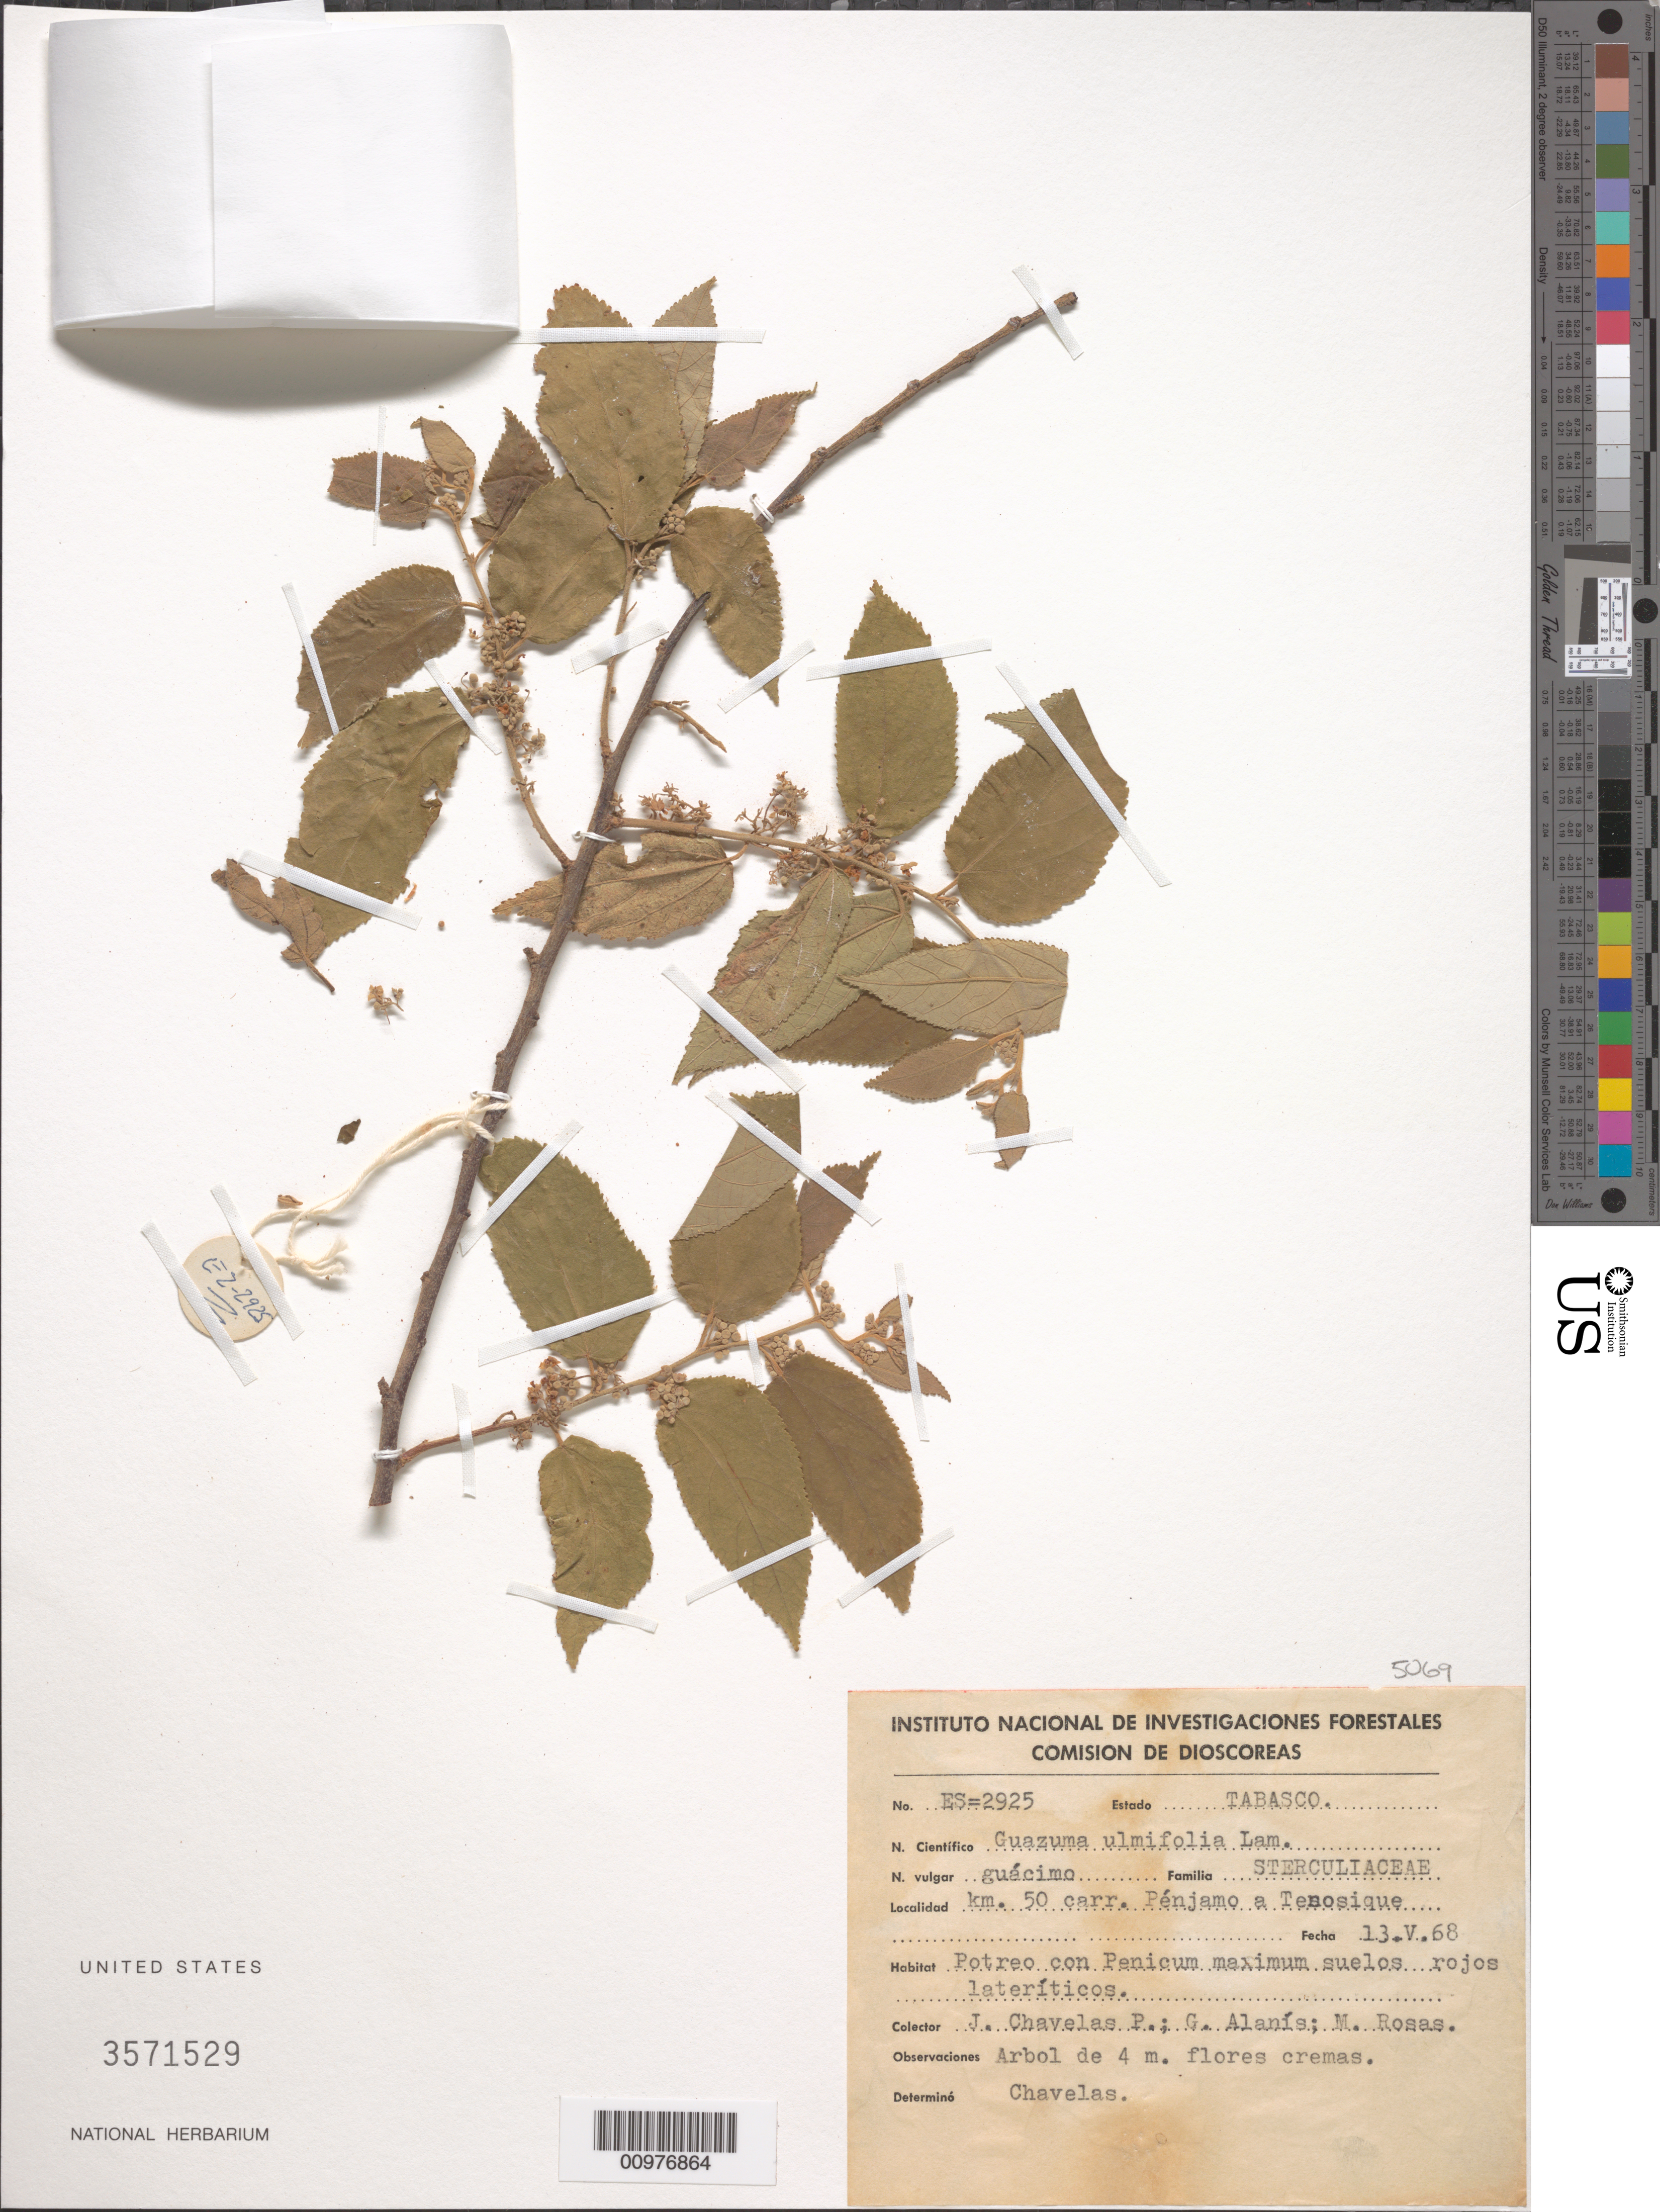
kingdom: Plantae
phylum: Tracheophyta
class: Magnoliopsida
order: Malvales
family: Malvaceae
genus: Guazuma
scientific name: Guazuma ulmifolia var. ulmifolia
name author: Lam.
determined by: Chavelas P., J.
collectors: J. Chavelas P. et al.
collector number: ES=2925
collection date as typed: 13.V.68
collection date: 1968-05-13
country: Mexico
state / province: Tabasco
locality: km. 50 carr. Penjamo a Tenosique.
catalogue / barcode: US 3571529